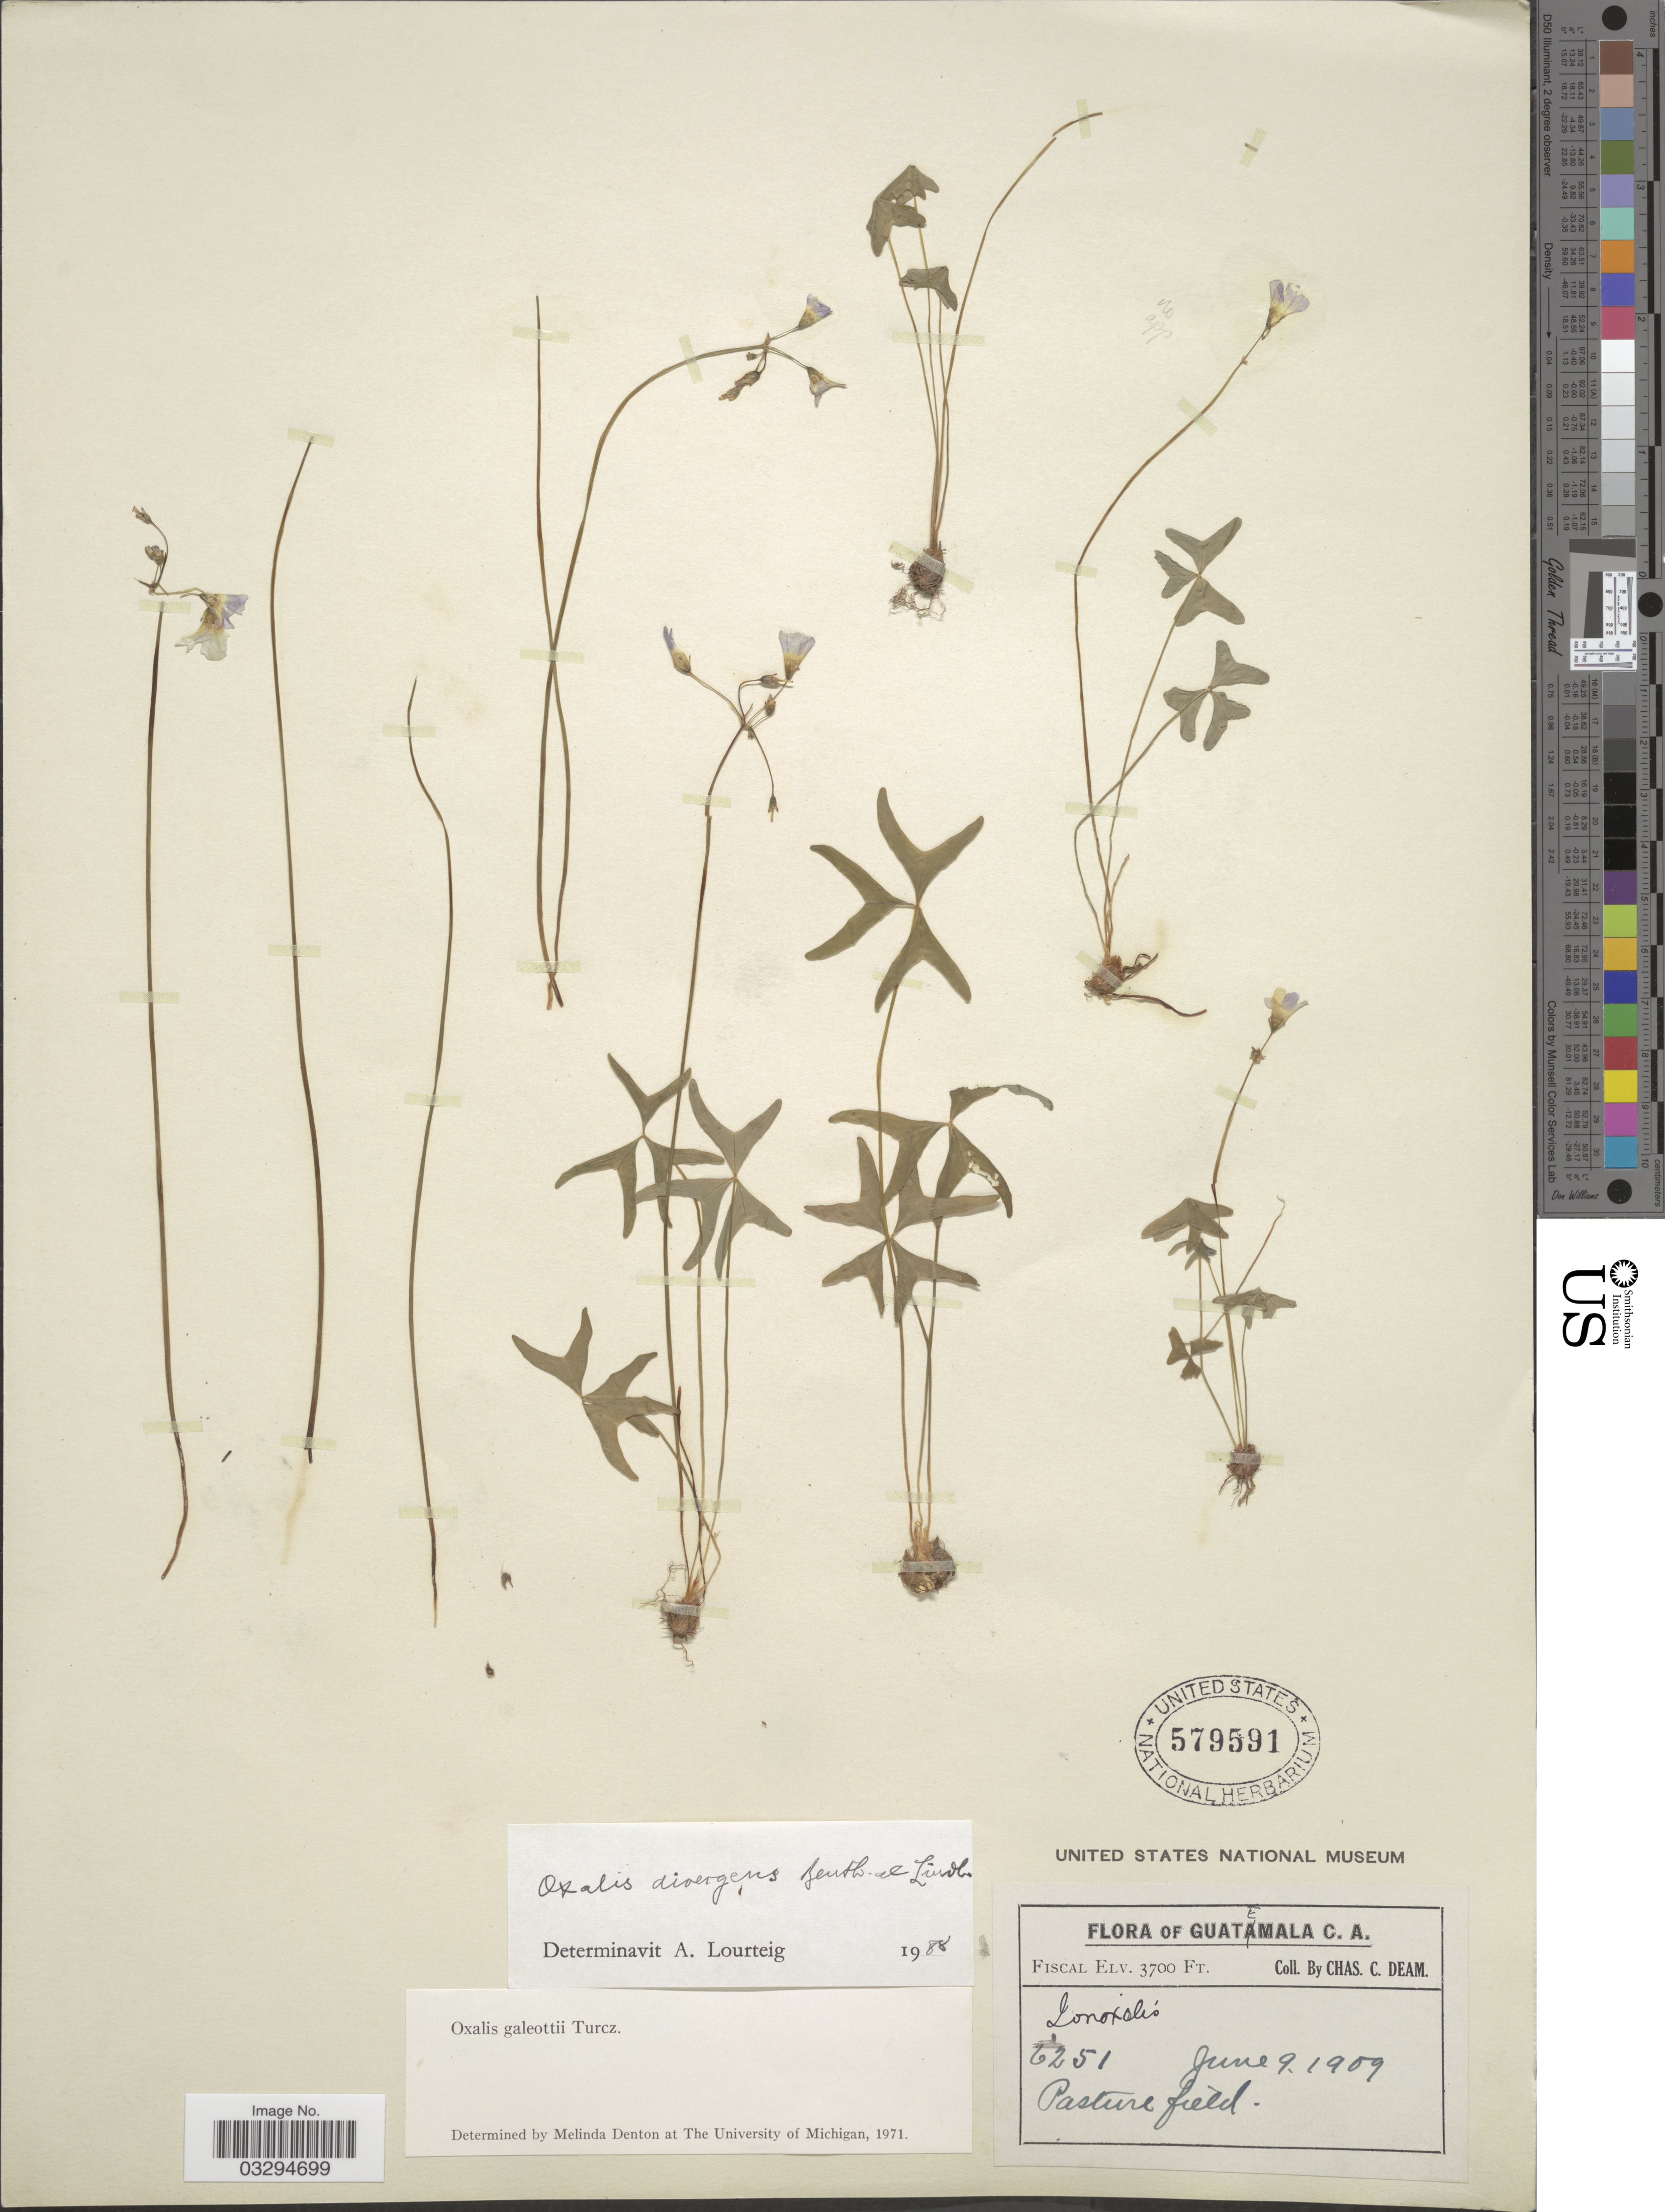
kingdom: Plantae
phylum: Tracheophyta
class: Magnoliopsida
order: Oxalidales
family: Oxalidaceae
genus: Oxalis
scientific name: Oxalis divergens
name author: Benth. ex Lindl.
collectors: C. C. Deam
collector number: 6251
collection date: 1909-06-09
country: Guatemala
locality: Fiscal.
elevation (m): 1128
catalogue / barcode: US 579591